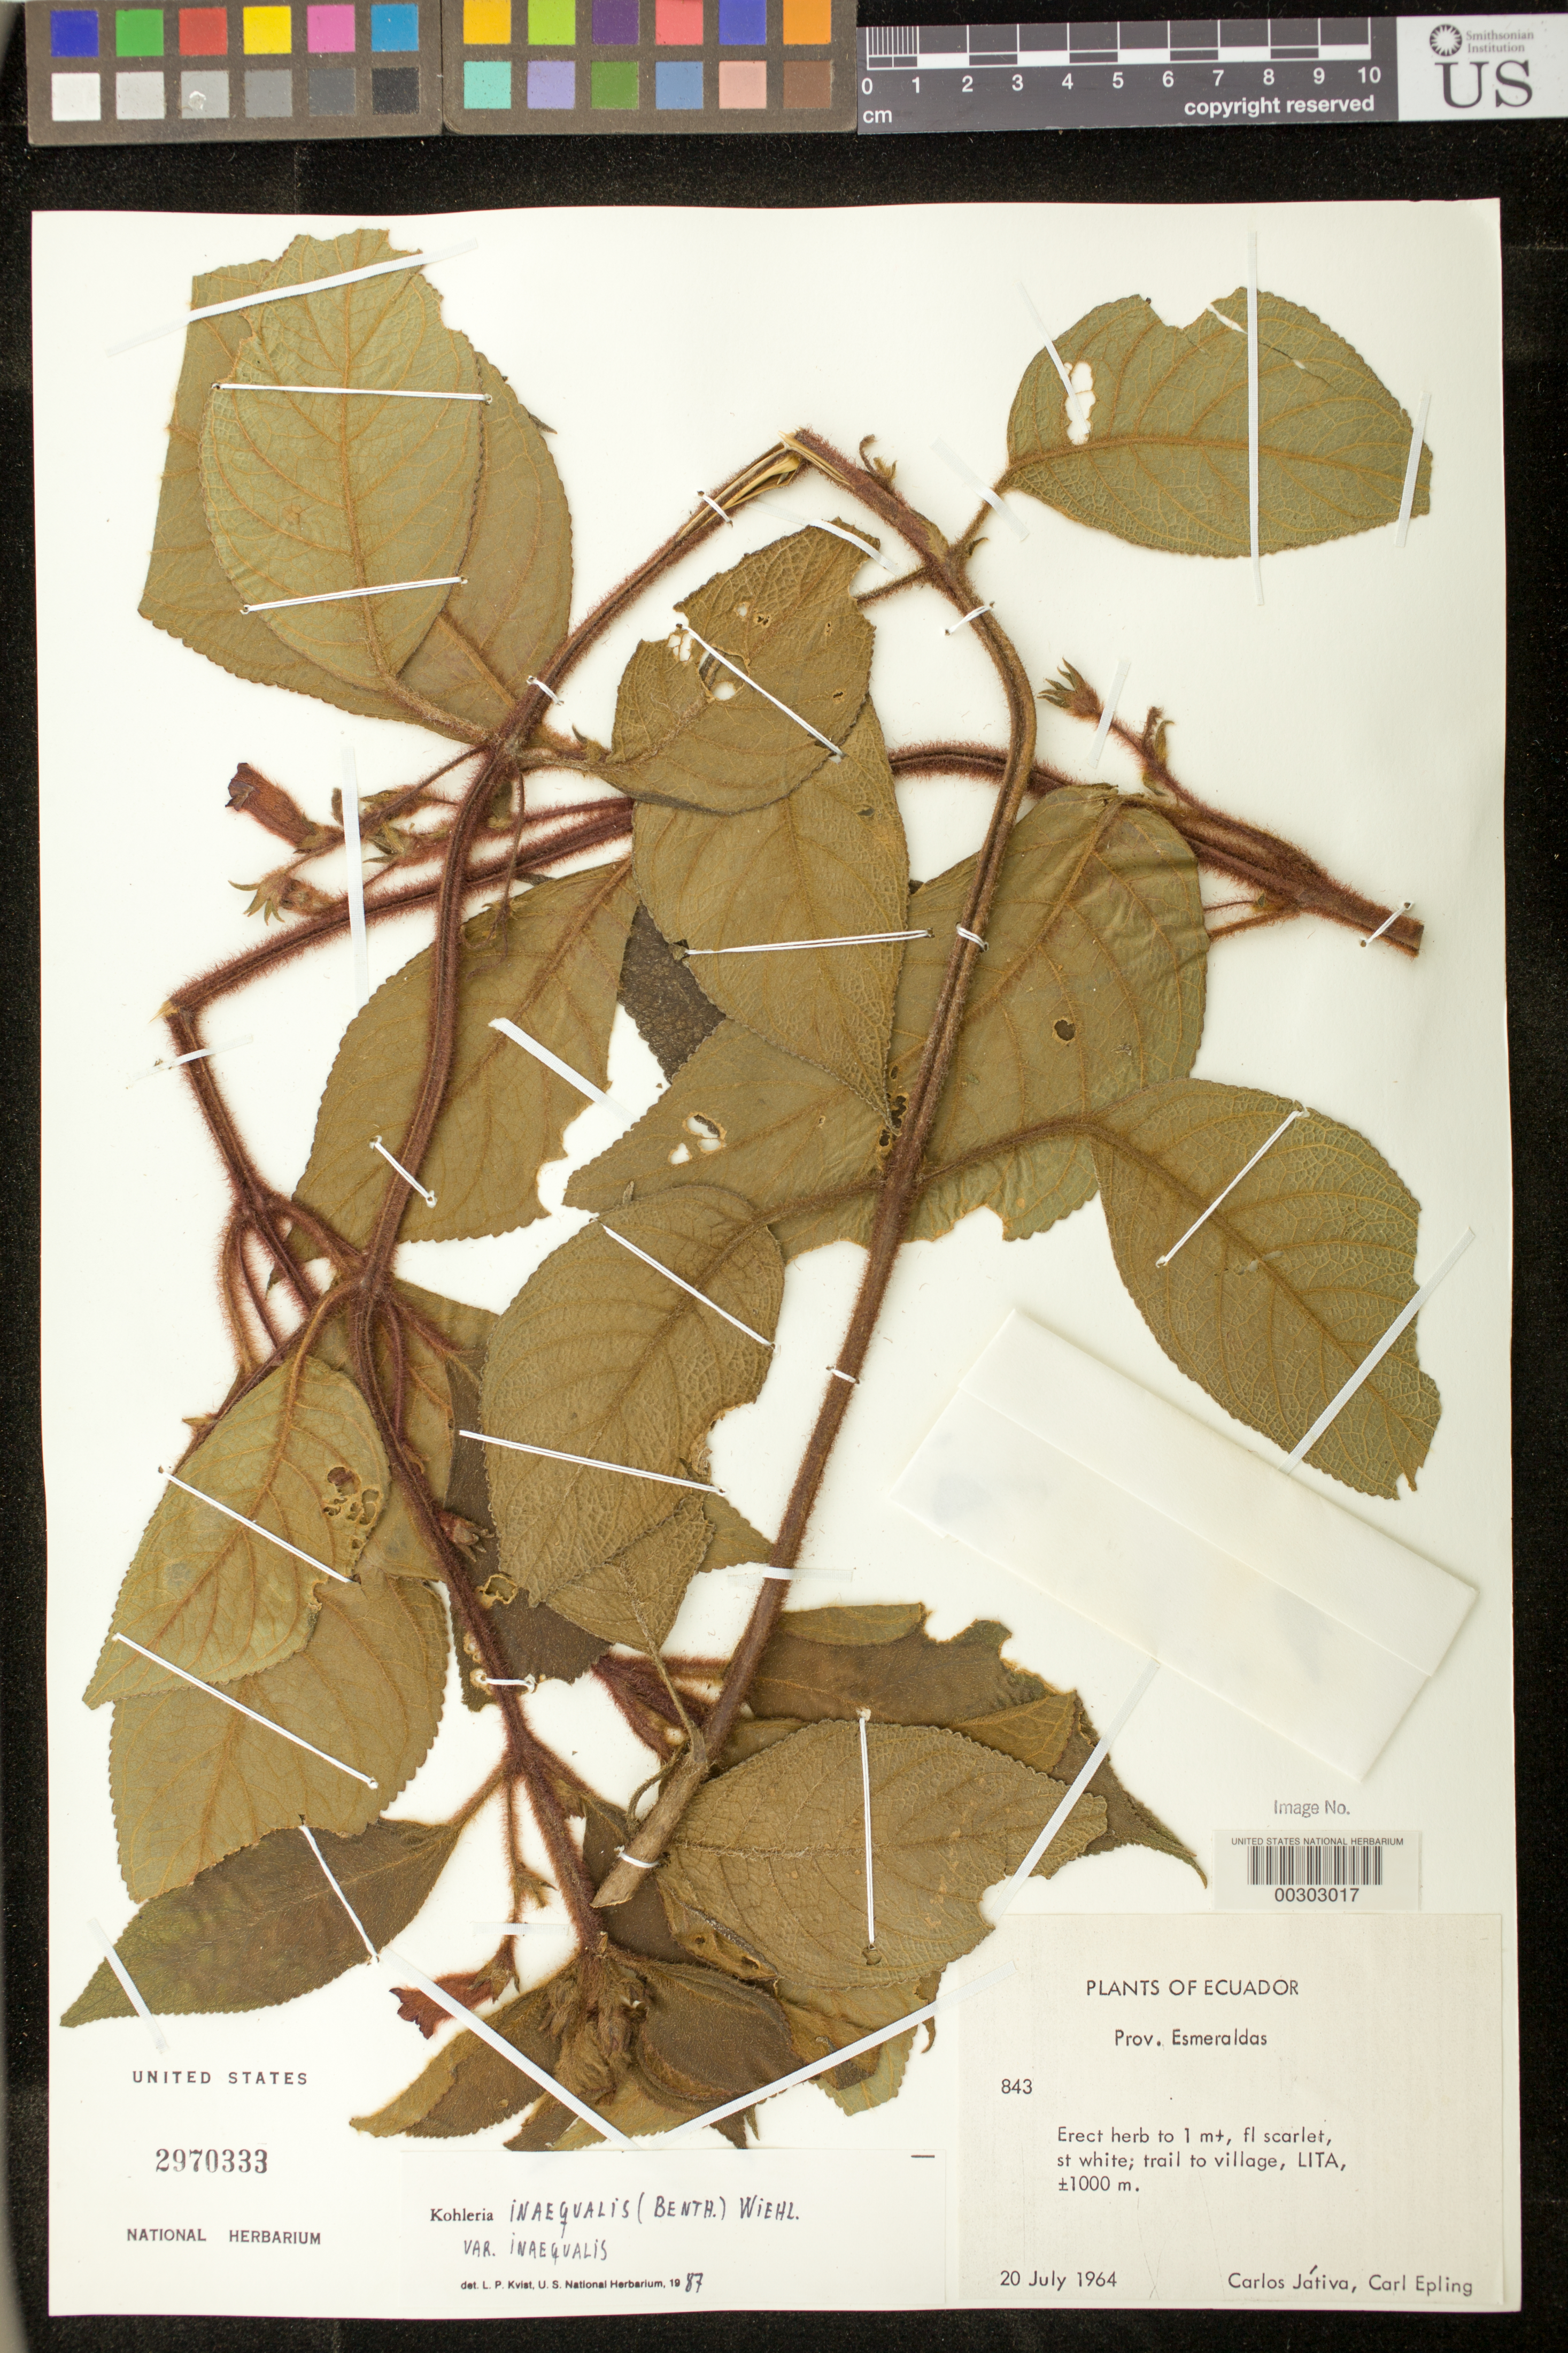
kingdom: Plantae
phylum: Tracheophyta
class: Magnoliopsida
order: Lamiales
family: Gesneriaceae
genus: Kohleria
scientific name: Kohleria inaequalis var. inaequalis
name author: (Benth.) Wiehler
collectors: C. D. Játiva & C. C. Epling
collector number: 843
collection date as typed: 20 Jul 1964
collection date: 1964-07-20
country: Ecuador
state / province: Esmeraldas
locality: Trail to village, Lita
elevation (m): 1000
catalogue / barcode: US 2970333